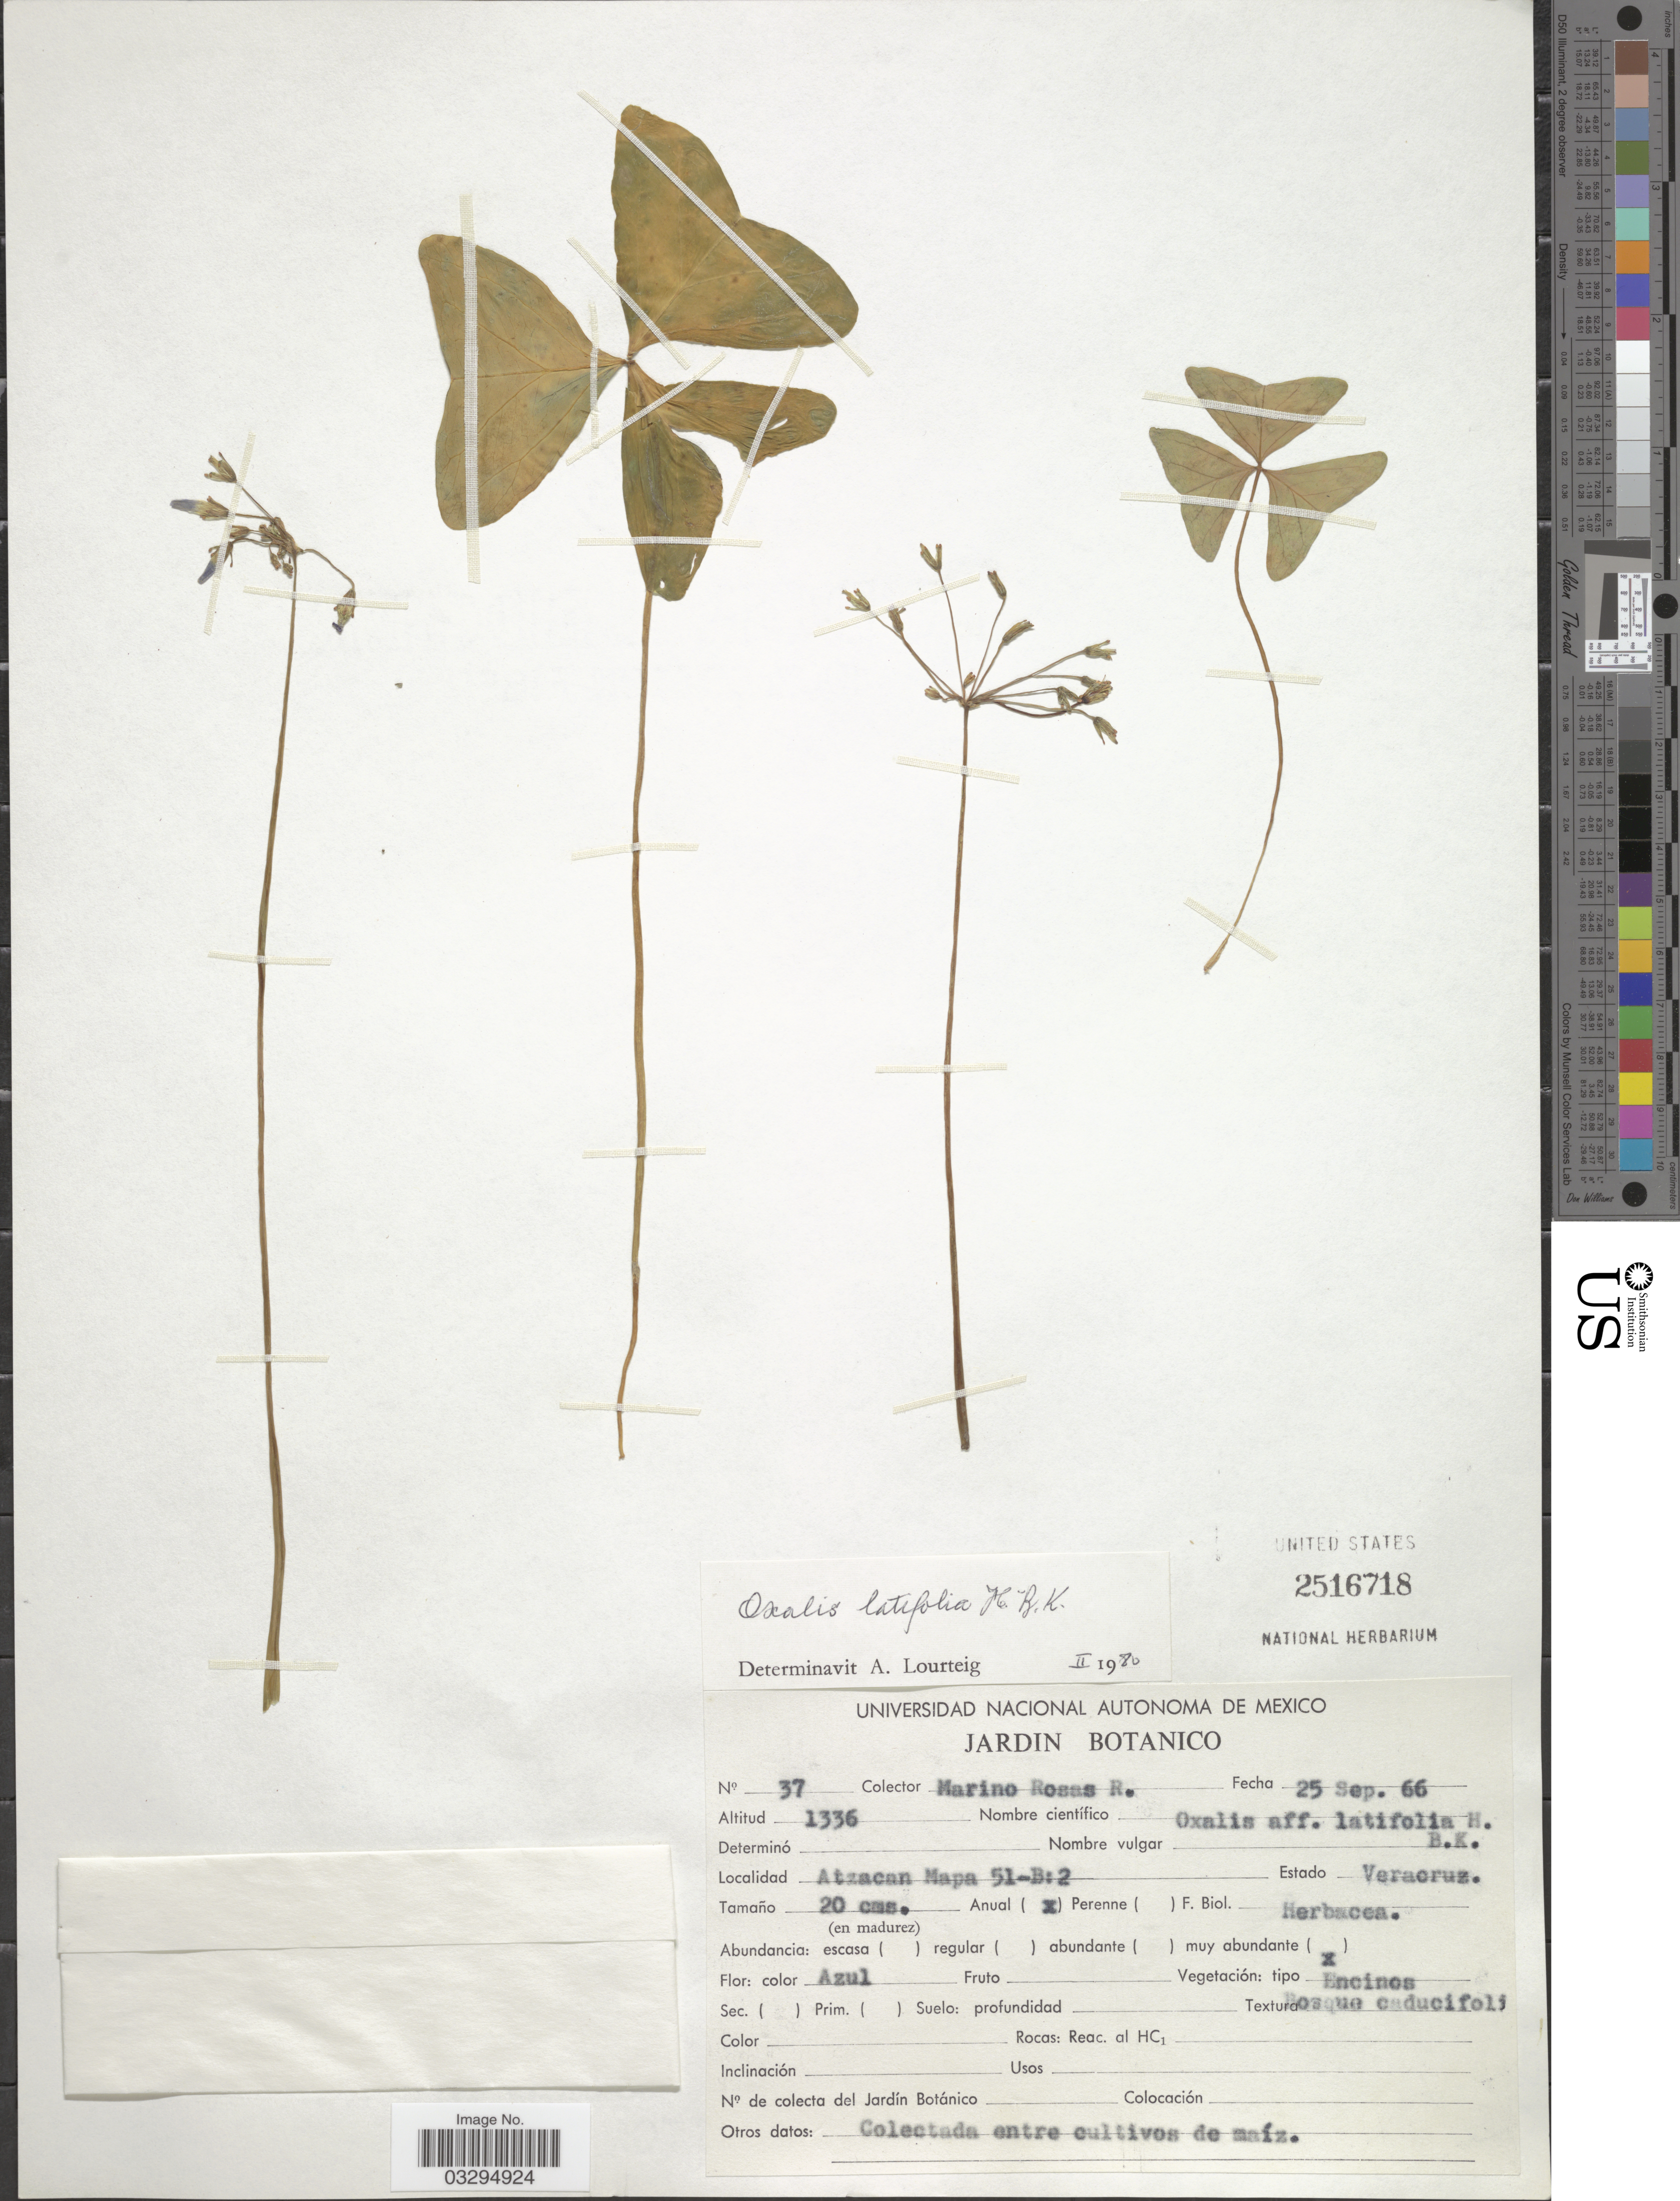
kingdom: Plantae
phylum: Tracheophyta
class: Magnoliopsida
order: Oxalidales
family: Oxalidaceae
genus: Oxalis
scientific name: Oxalis latifolia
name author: Kunth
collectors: M. Rosas R.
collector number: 37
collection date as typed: Transcribed d/m/y: 25/9/66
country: Mexico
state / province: Veracruz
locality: Atzacan Mapa 51-B:2, Estado Veracruz.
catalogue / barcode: US 2516718